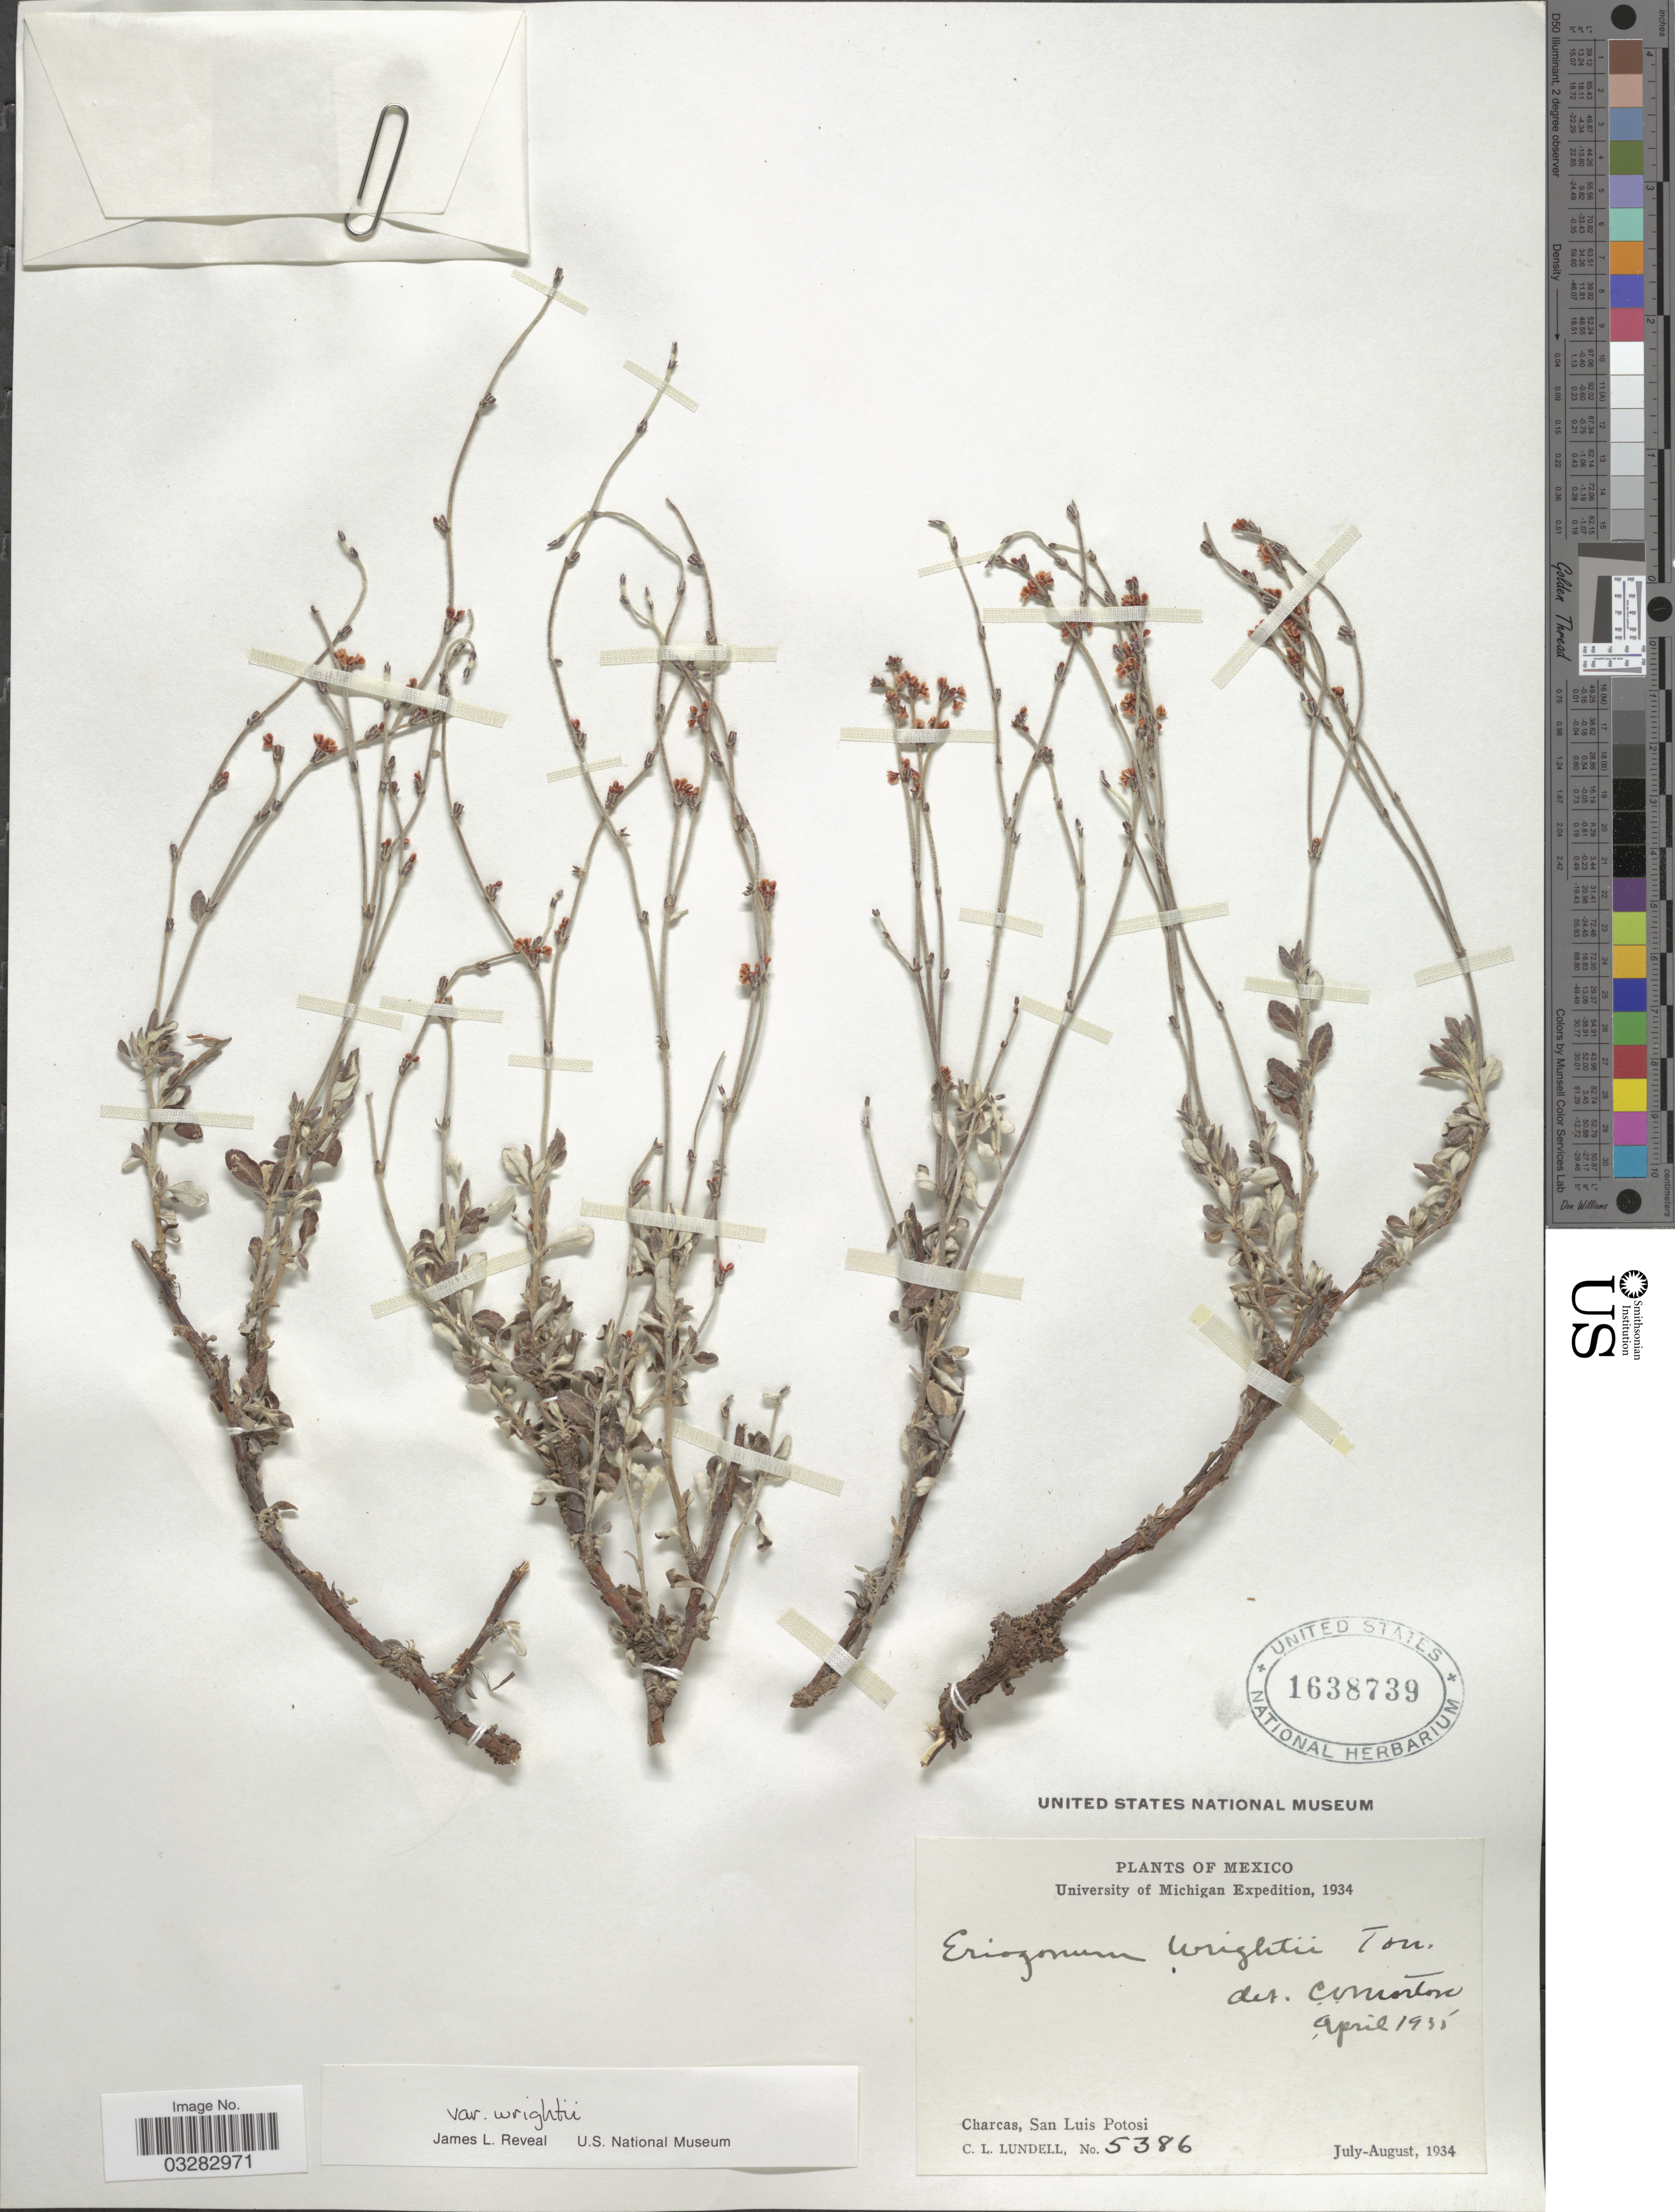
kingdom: Plantae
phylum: Tracheophyta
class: Magnoliopsida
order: Caryophyllales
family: Polygonaceae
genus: Eriogonum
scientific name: Eriogonum wrightii var. wrightii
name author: Torr. ex Benth.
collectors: C. L. Lundell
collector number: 5386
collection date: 1934-07/1934-08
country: Mexico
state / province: San Luis Potosí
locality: Charcas.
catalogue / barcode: US 1638739